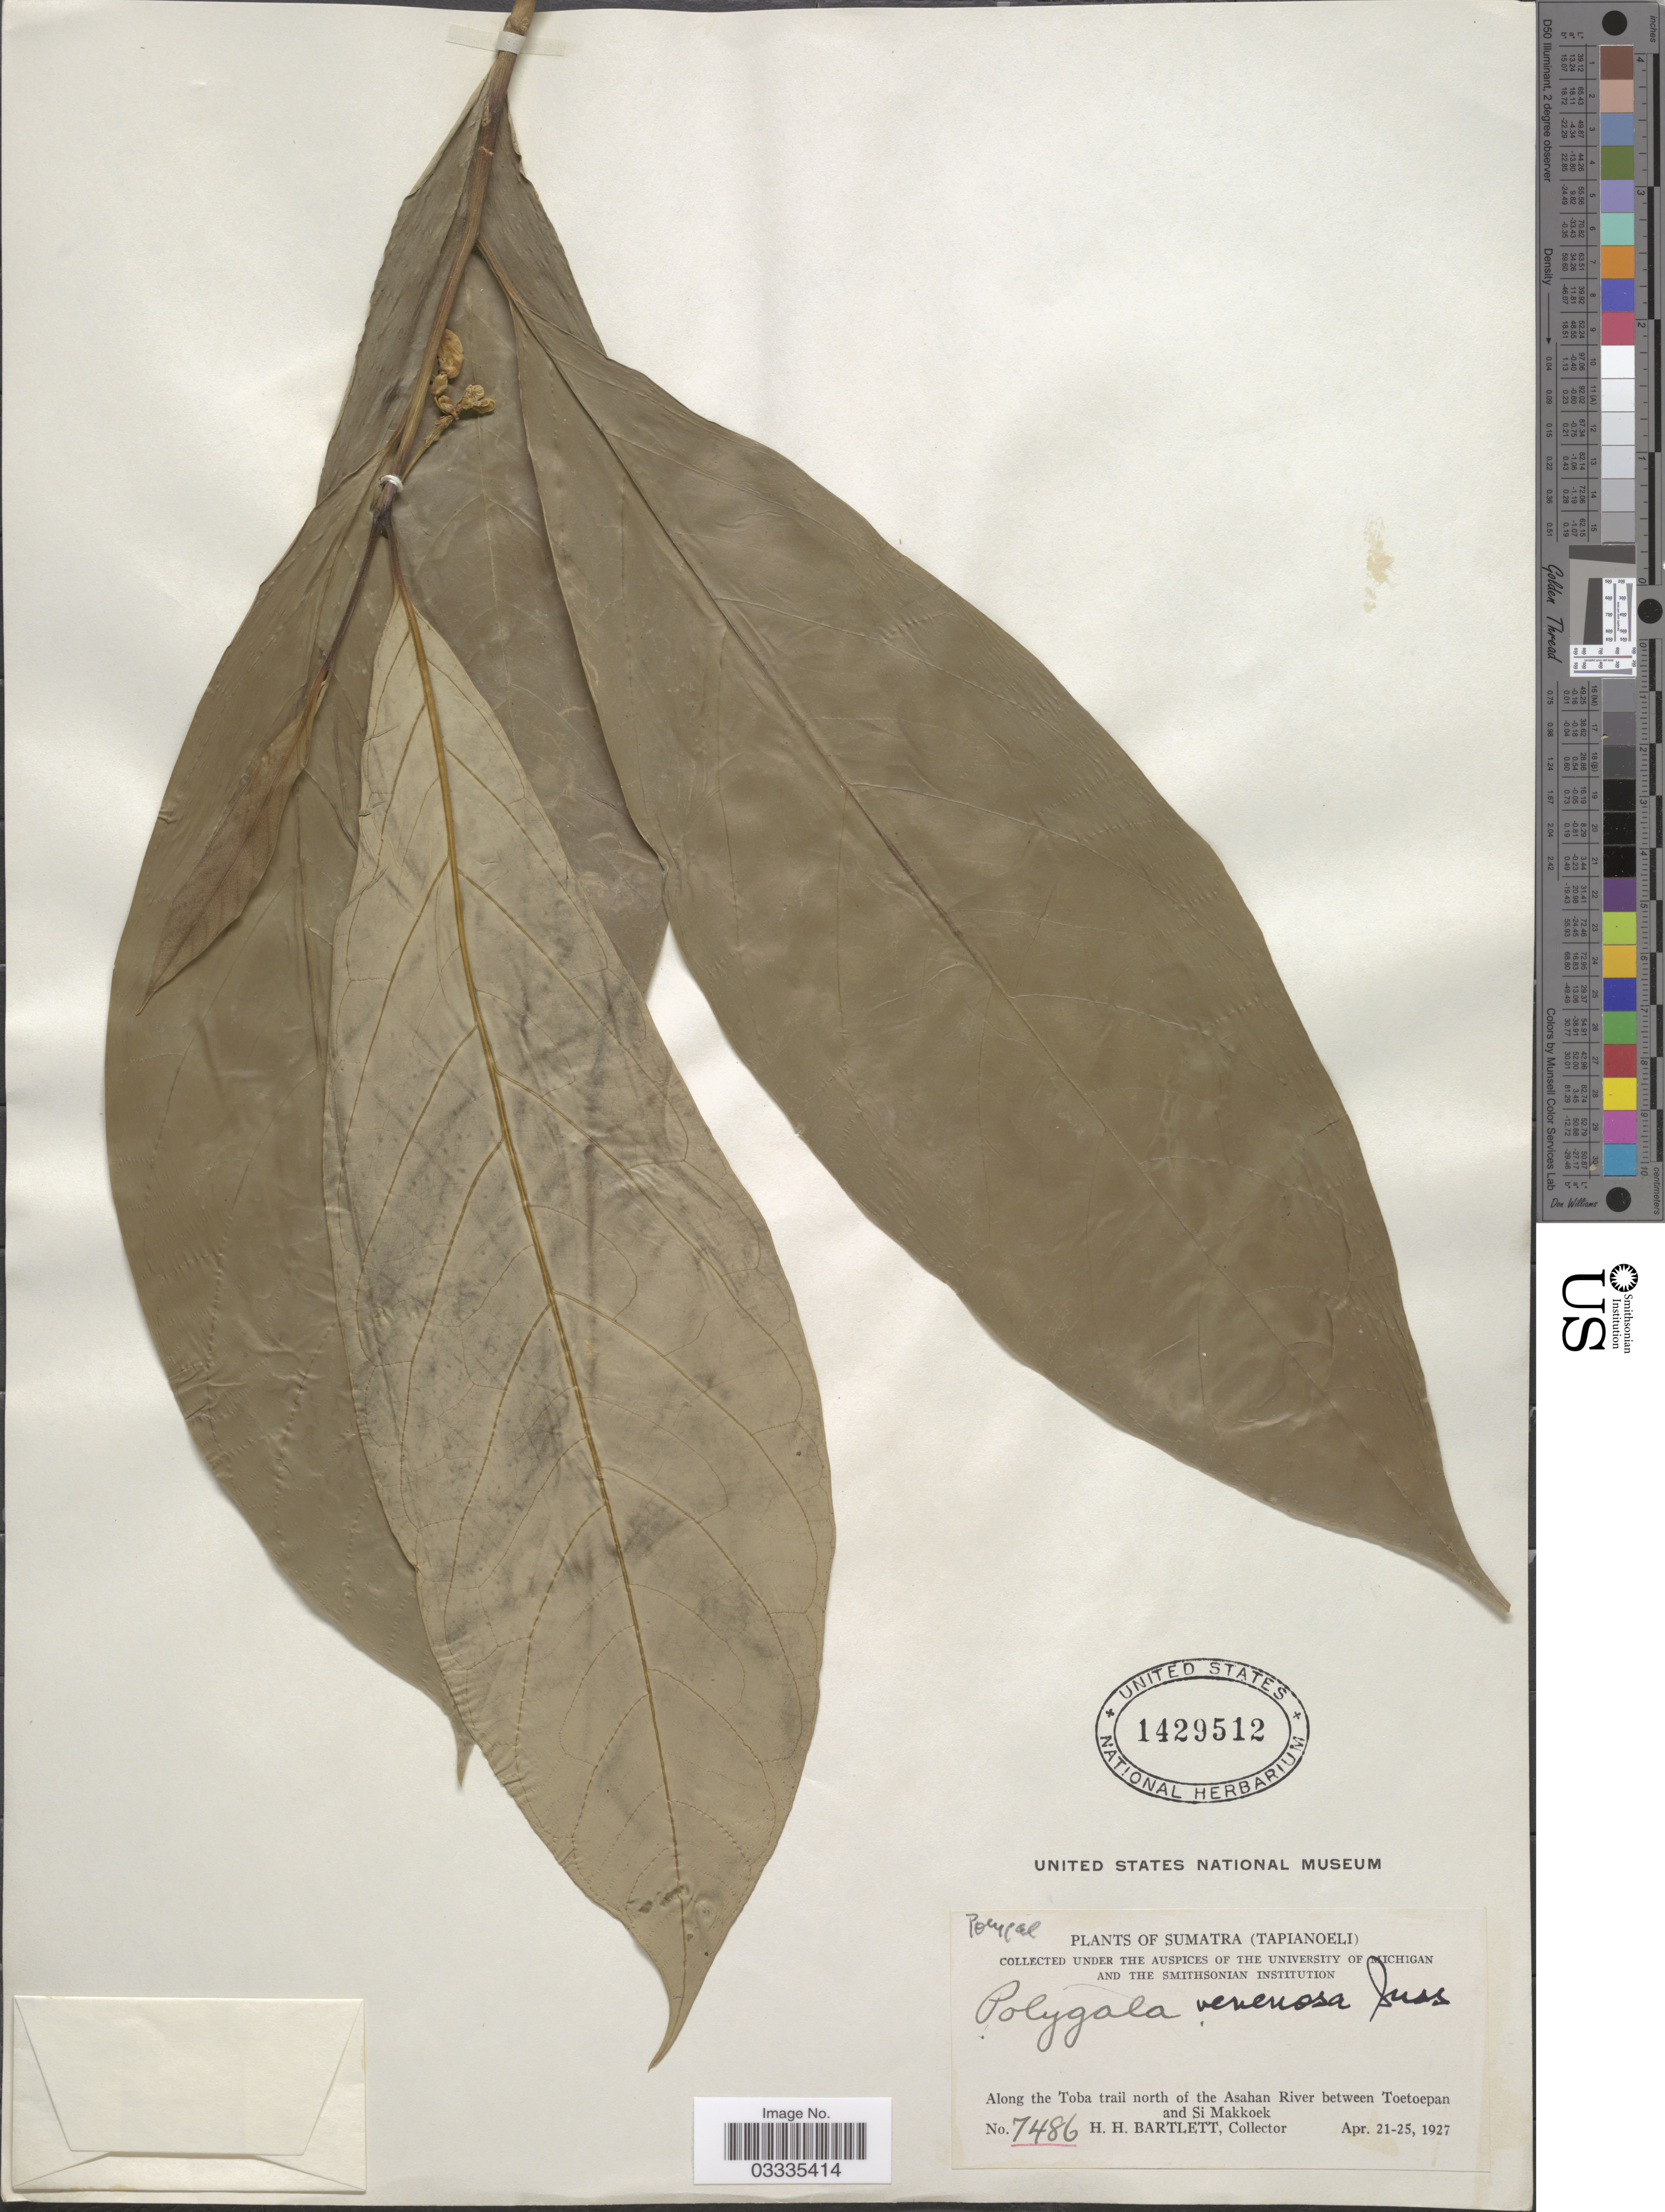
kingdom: Plantae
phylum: Tracheophyta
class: Magnoliopsida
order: Fabales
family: Polygalaceae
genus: Polygala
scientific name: Polygala persicariifolia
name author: DC.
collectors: H. H. Bartlett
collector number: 7486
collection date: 1927-04-21/1927-04-25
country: Indonesia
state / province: Sumatra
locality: (Tapianoeli) Along the Toba trail north of the Asahan River between Toetoepan and Si Makkoek.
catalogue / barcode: US 1429512